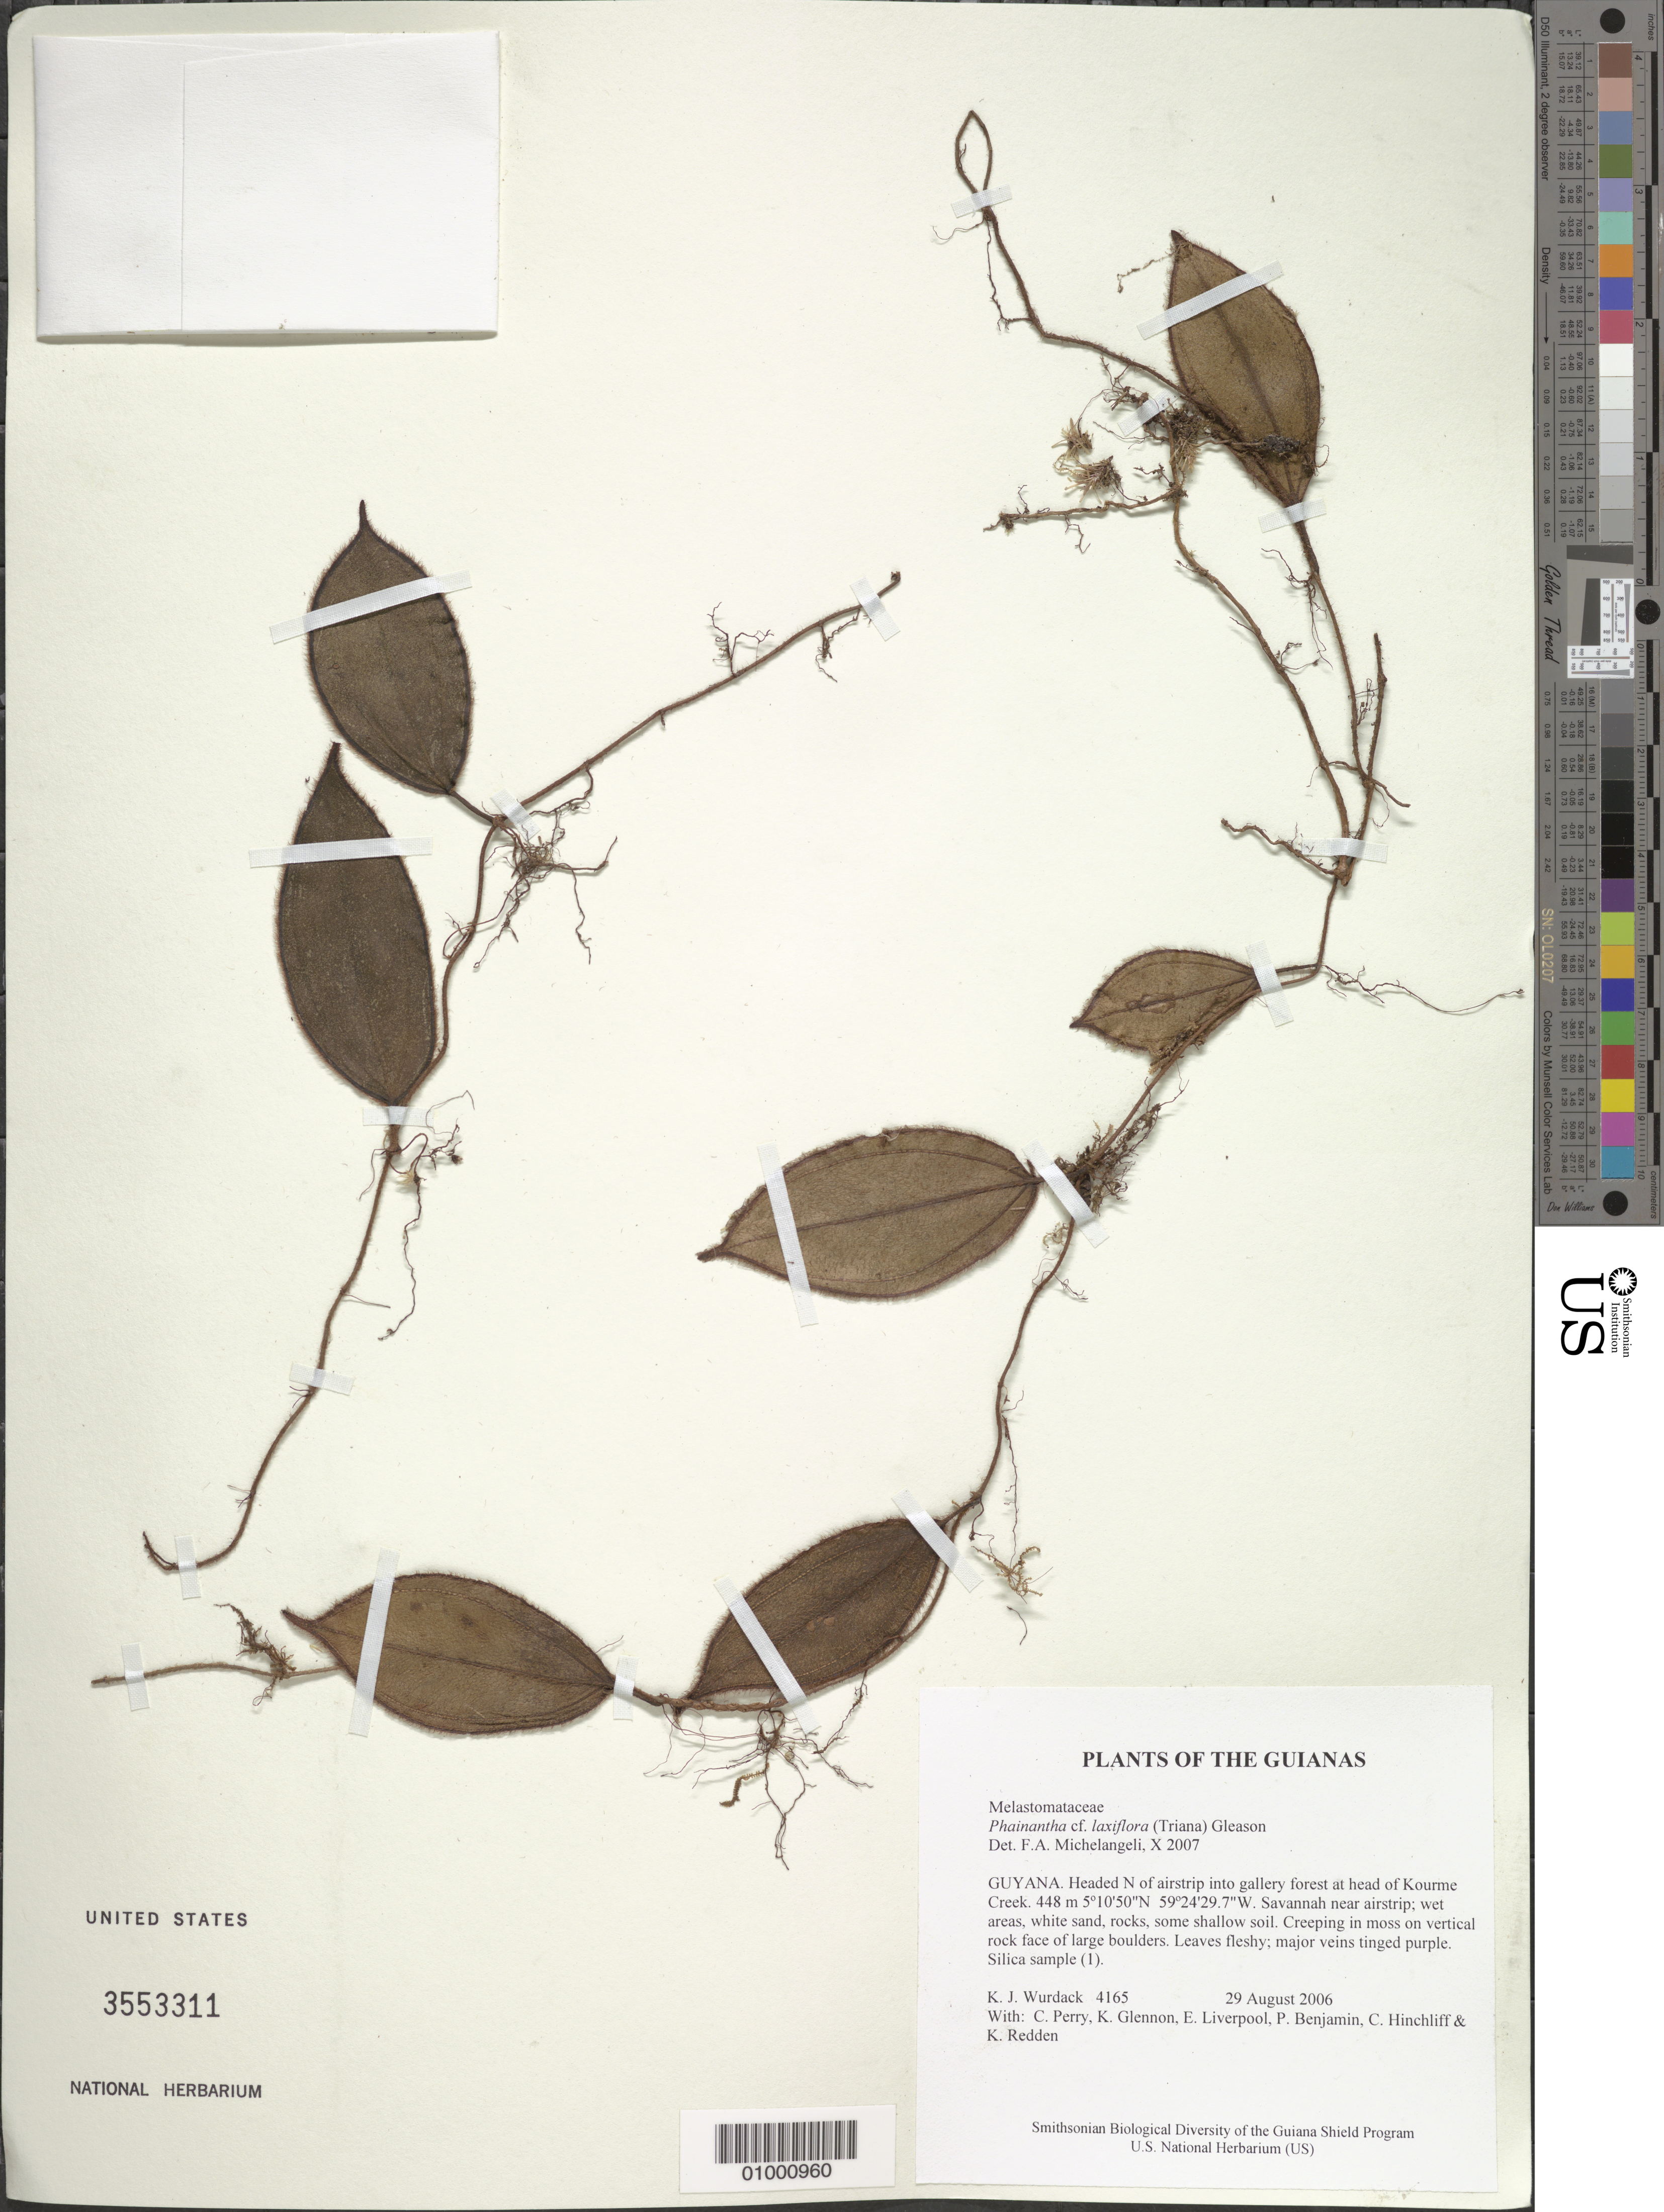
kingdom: Plantae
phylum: Tracheophyta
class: Magnoliopsida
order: Myrtales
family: Melastomataceae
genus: Phainantha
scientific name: Phainantha laxiflora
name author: (Triana) Gleason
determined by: Michelangeli, F. A.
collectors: K. Wurdack, C. Perry, K. Glennon, E. Liverpool, P. Benjamin, C. E. Hinchliff & K. M. Redden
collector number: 4165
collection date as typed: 29 August 2006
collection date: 2006-08-29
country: Guyana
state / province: Potaro-Siparuni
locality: Headed N of airstrip into gallery forest at head of Kourme Creek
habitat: Savanna near airstrip; wet areas, white sand, rocks, some shallow soil.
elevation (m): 448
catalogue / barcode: US 3553311